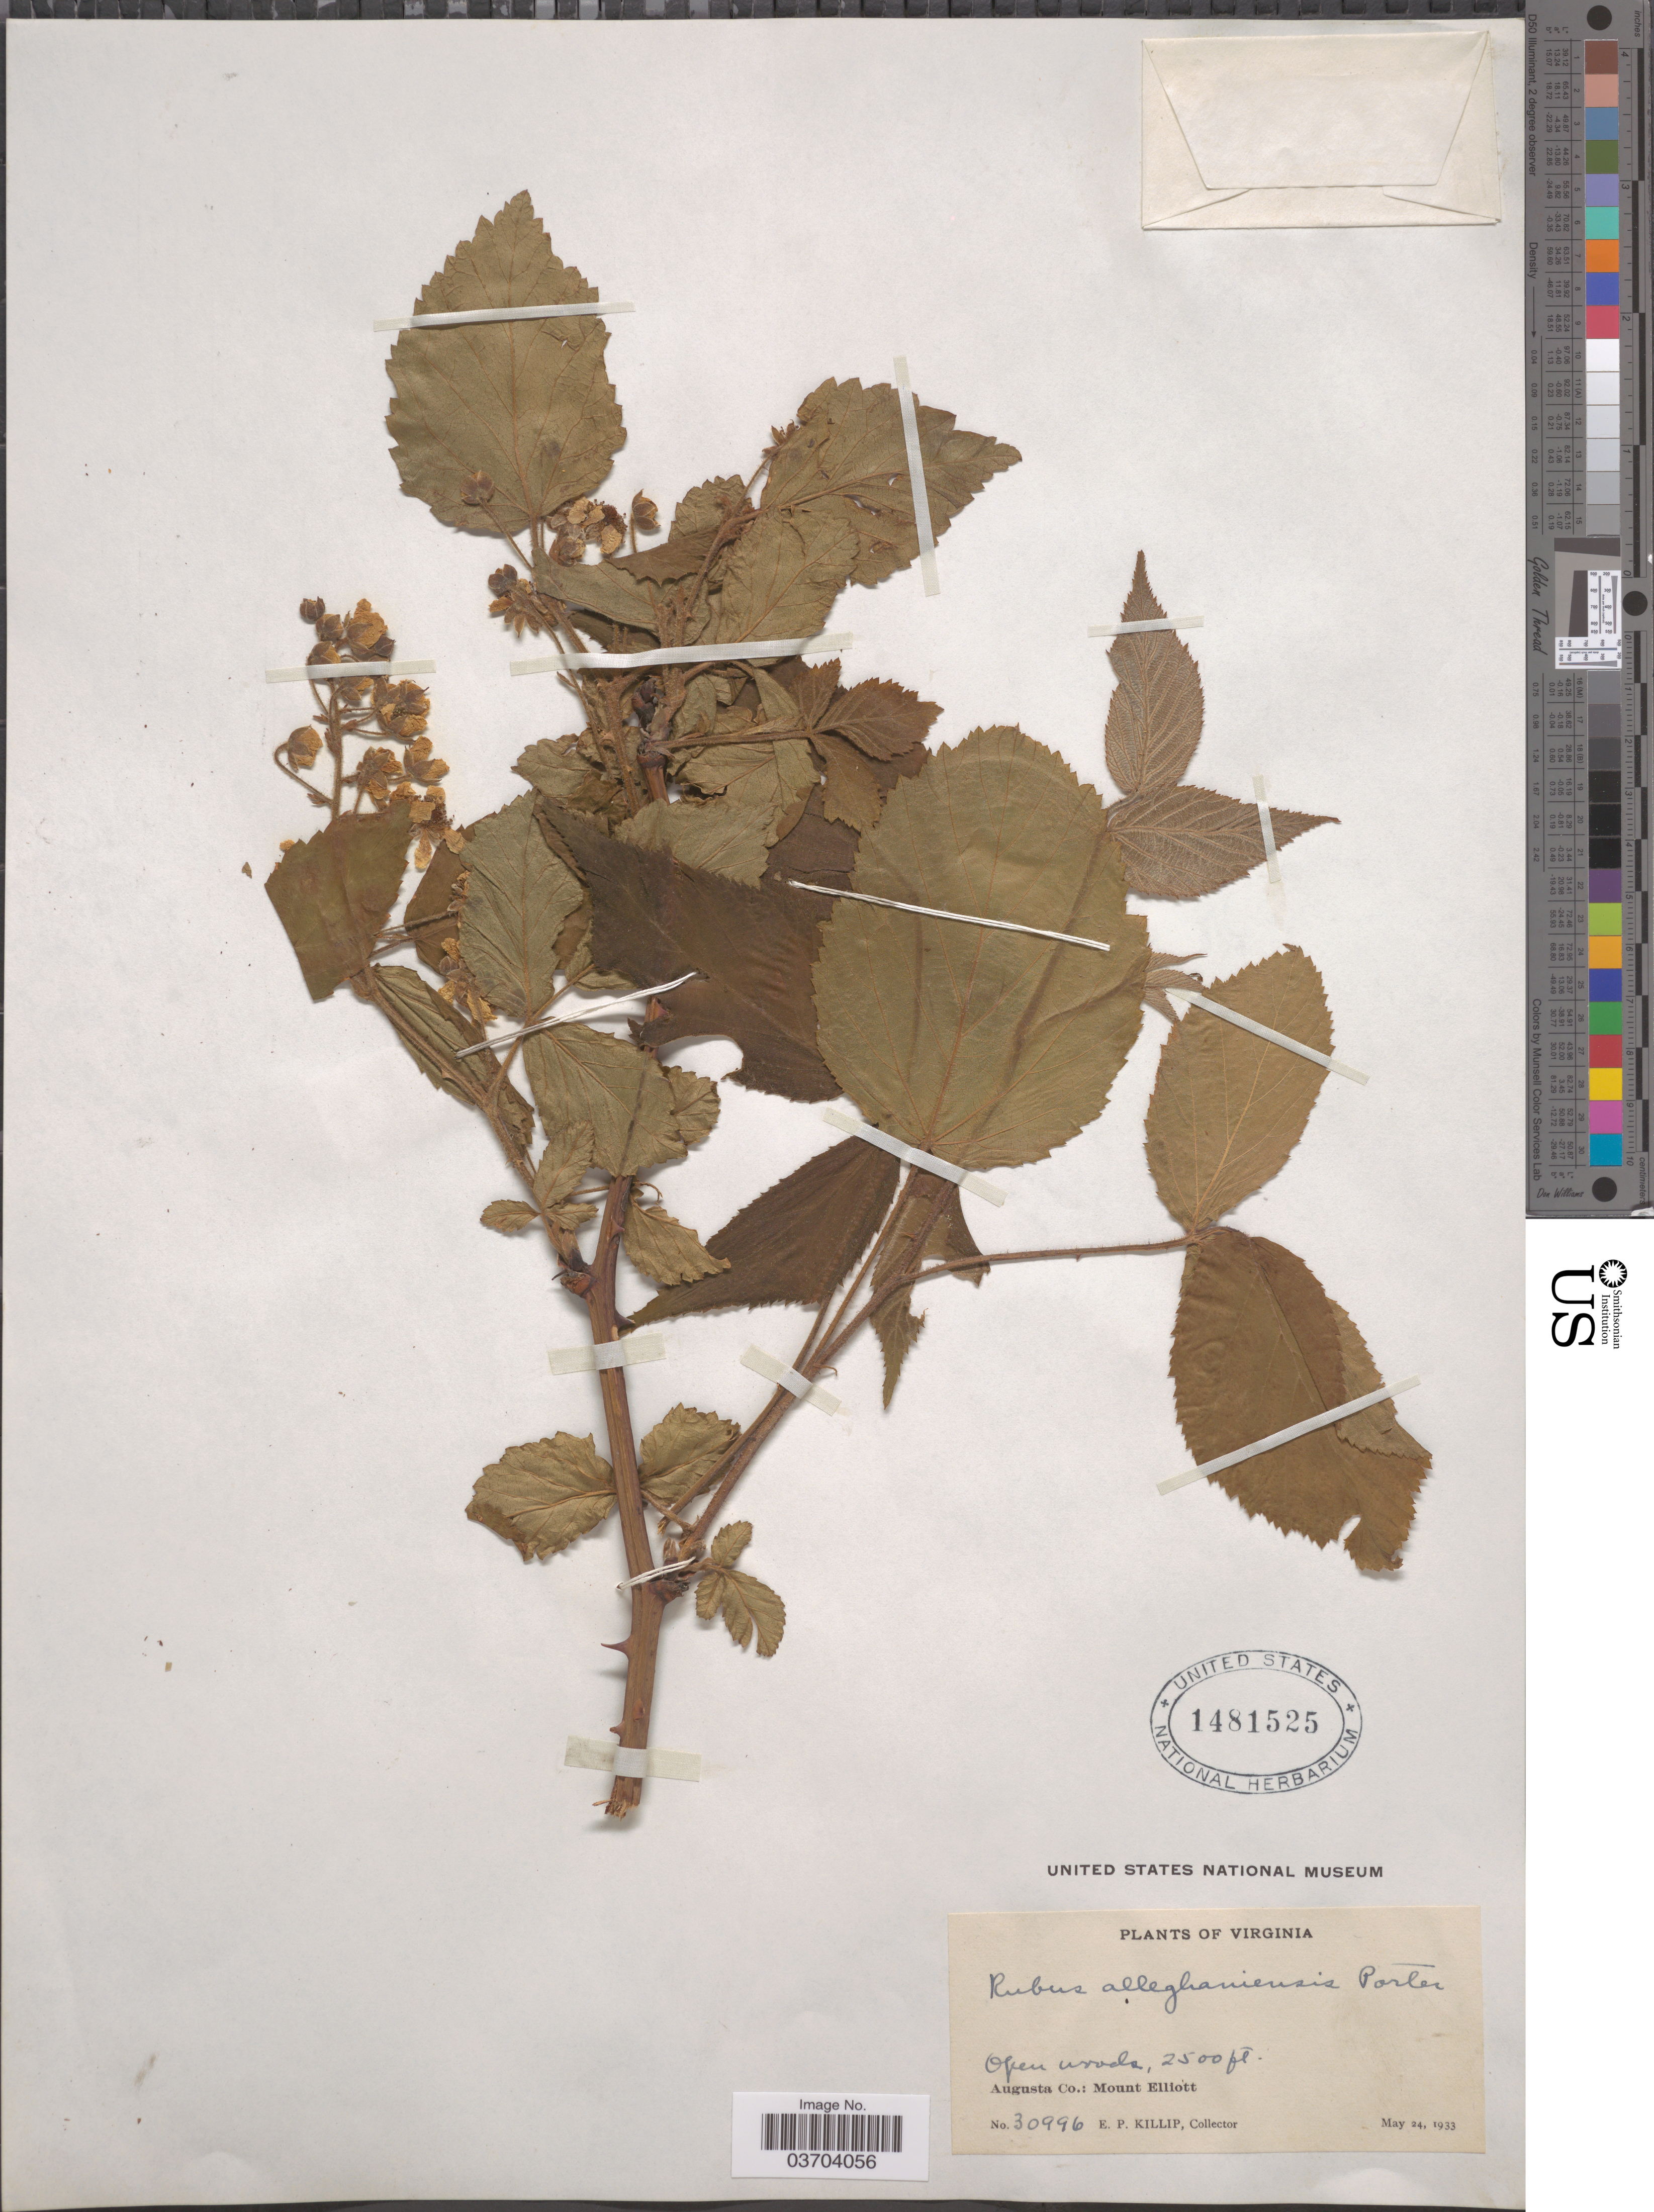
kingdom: Plantae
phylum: Tracheophyta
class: Magnoliopsida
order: Rosales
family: Rosaceae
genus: Rubus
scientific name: Rubus allegheniensis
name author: Porter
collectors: E. P. Killip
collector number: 30996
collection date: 1933-05-24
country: United States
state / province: Virginia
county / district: Augusta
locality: Augusta Co.: Mount Elliot.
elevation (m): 762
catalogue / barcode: US 1481525